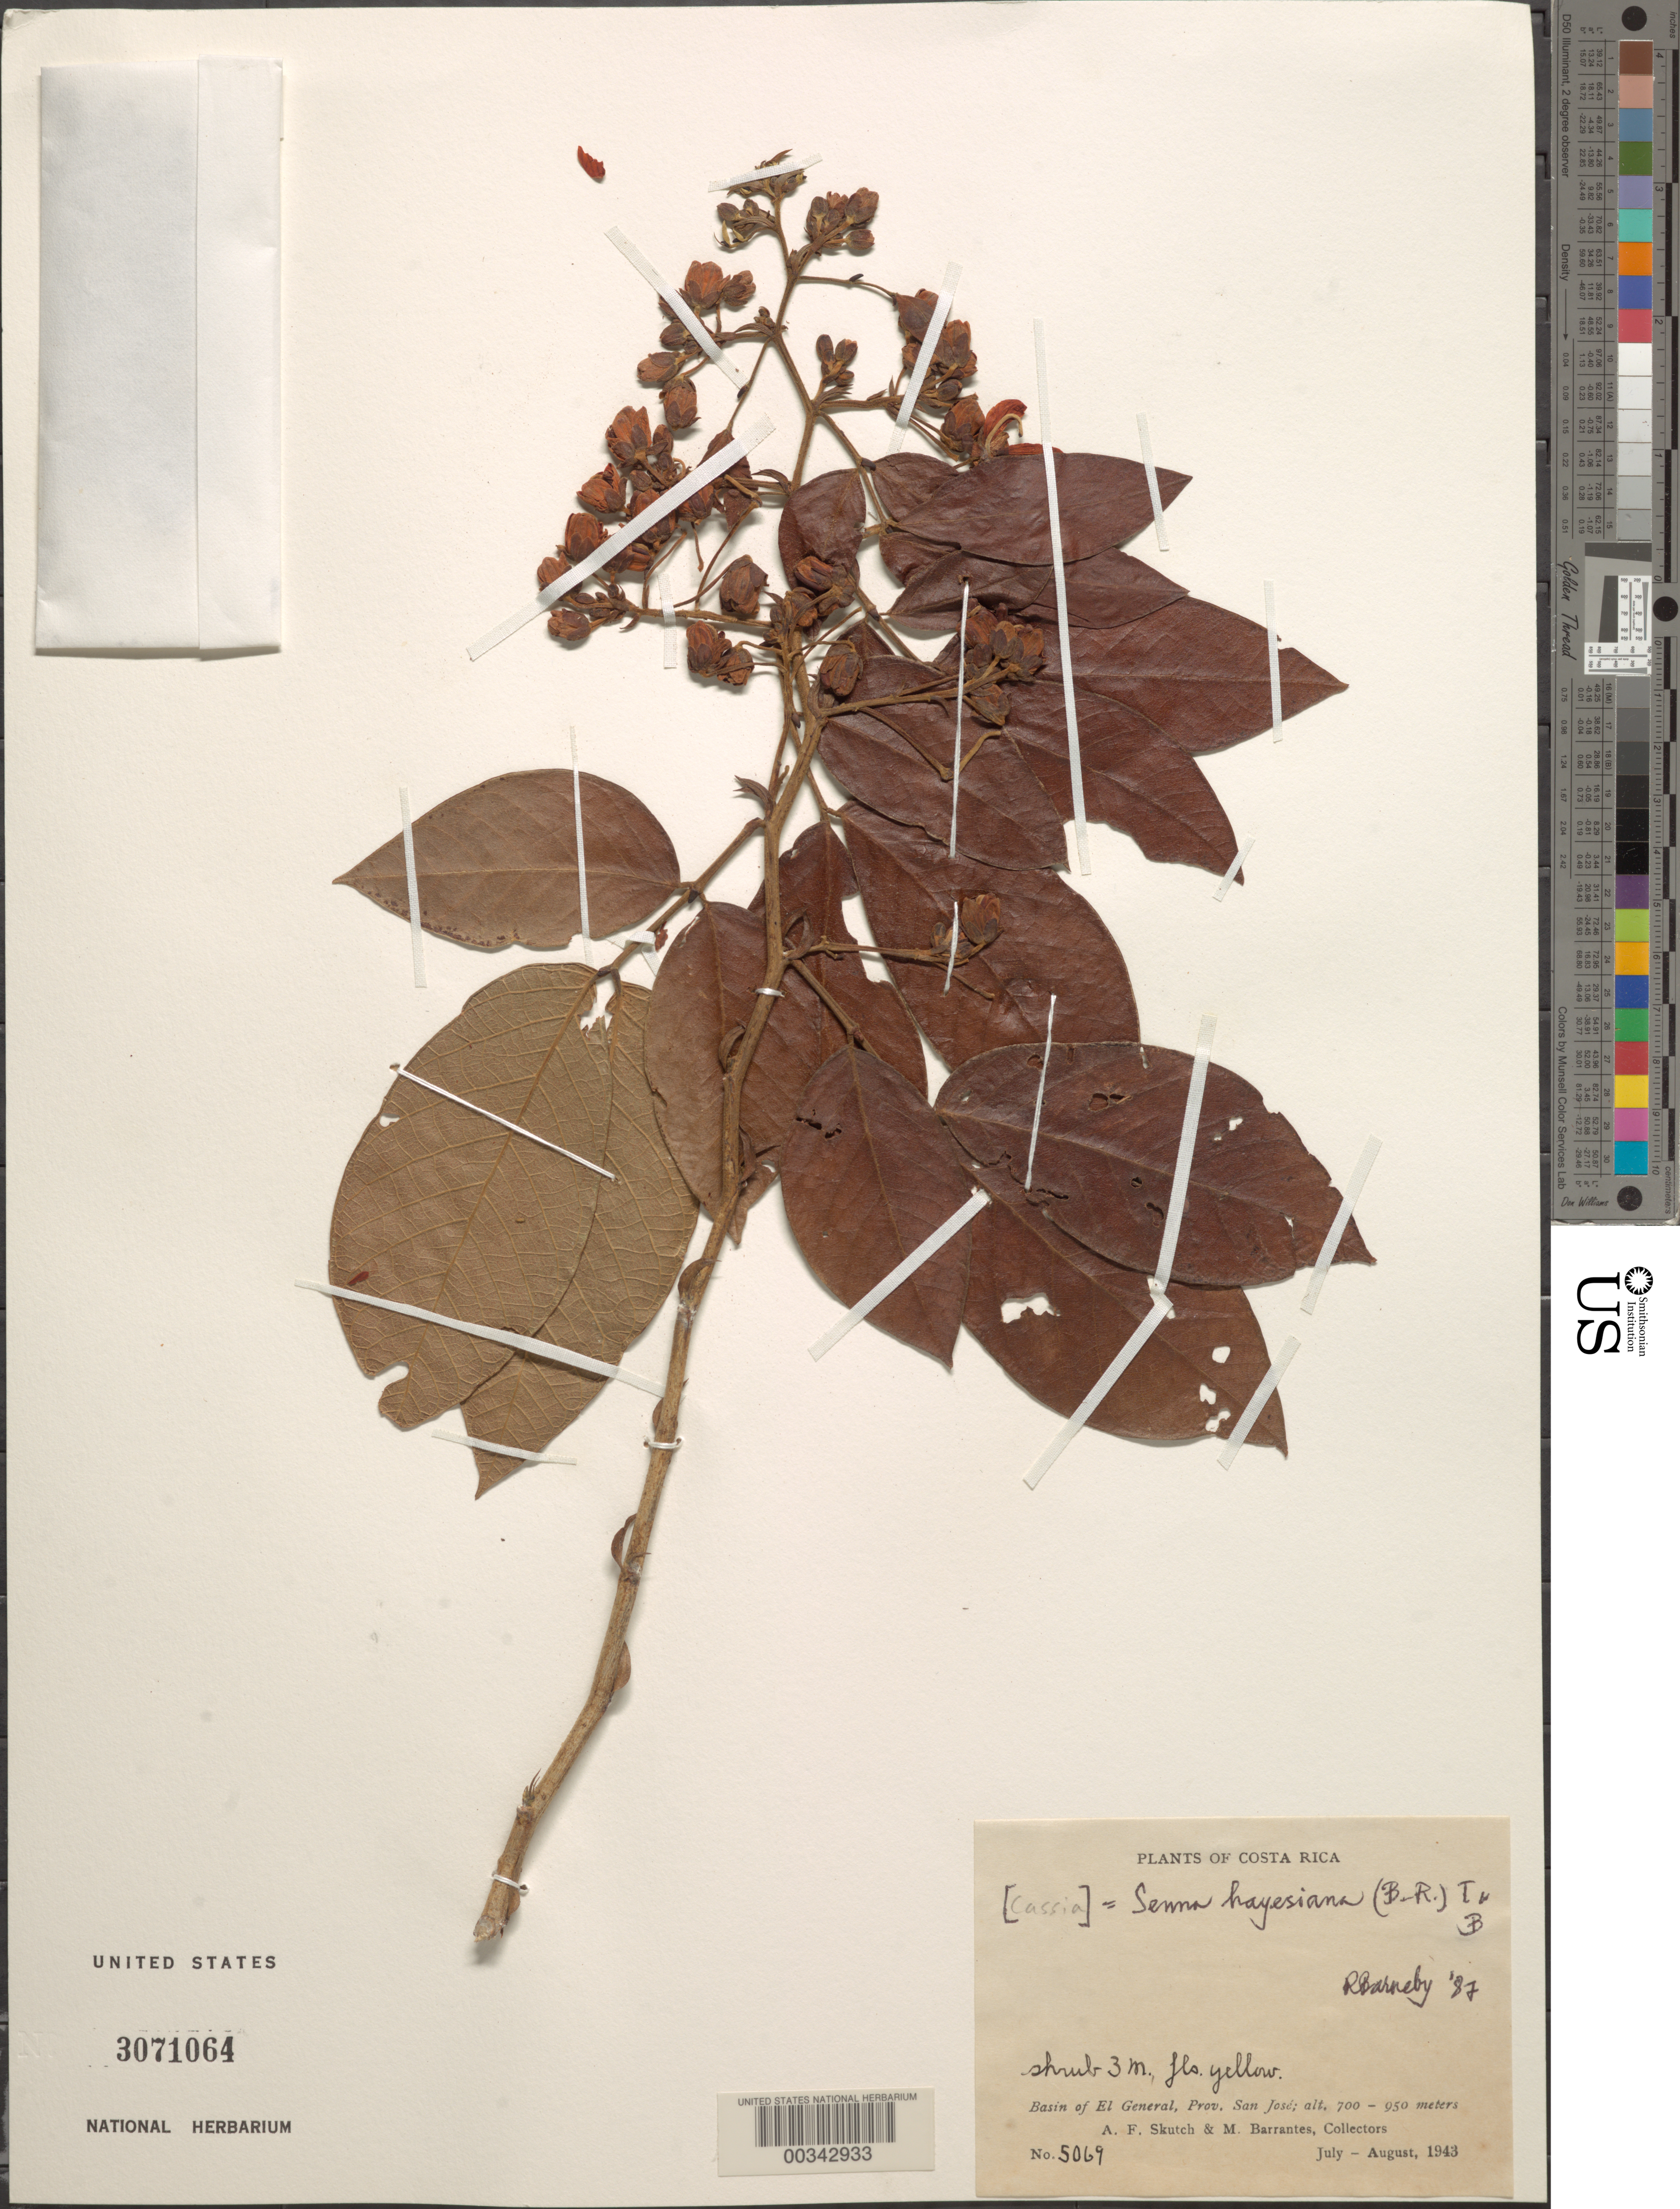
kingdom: Plantae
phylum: Tracheophyta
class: Magnoliopsida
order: Fabales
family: Fabaceae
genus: Senna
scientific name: Senna hayesiana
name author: (Britton & Rose) H.S. Irwin & Barneby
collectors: A. F. Skutch & M. Barrantes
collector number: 5069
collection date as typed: Jul 1943 to -- Aug 1943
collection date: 1943-07/1943-08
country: Costa Rica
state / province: San José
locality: Basin of el general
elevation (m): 700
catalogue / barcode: US 3071064